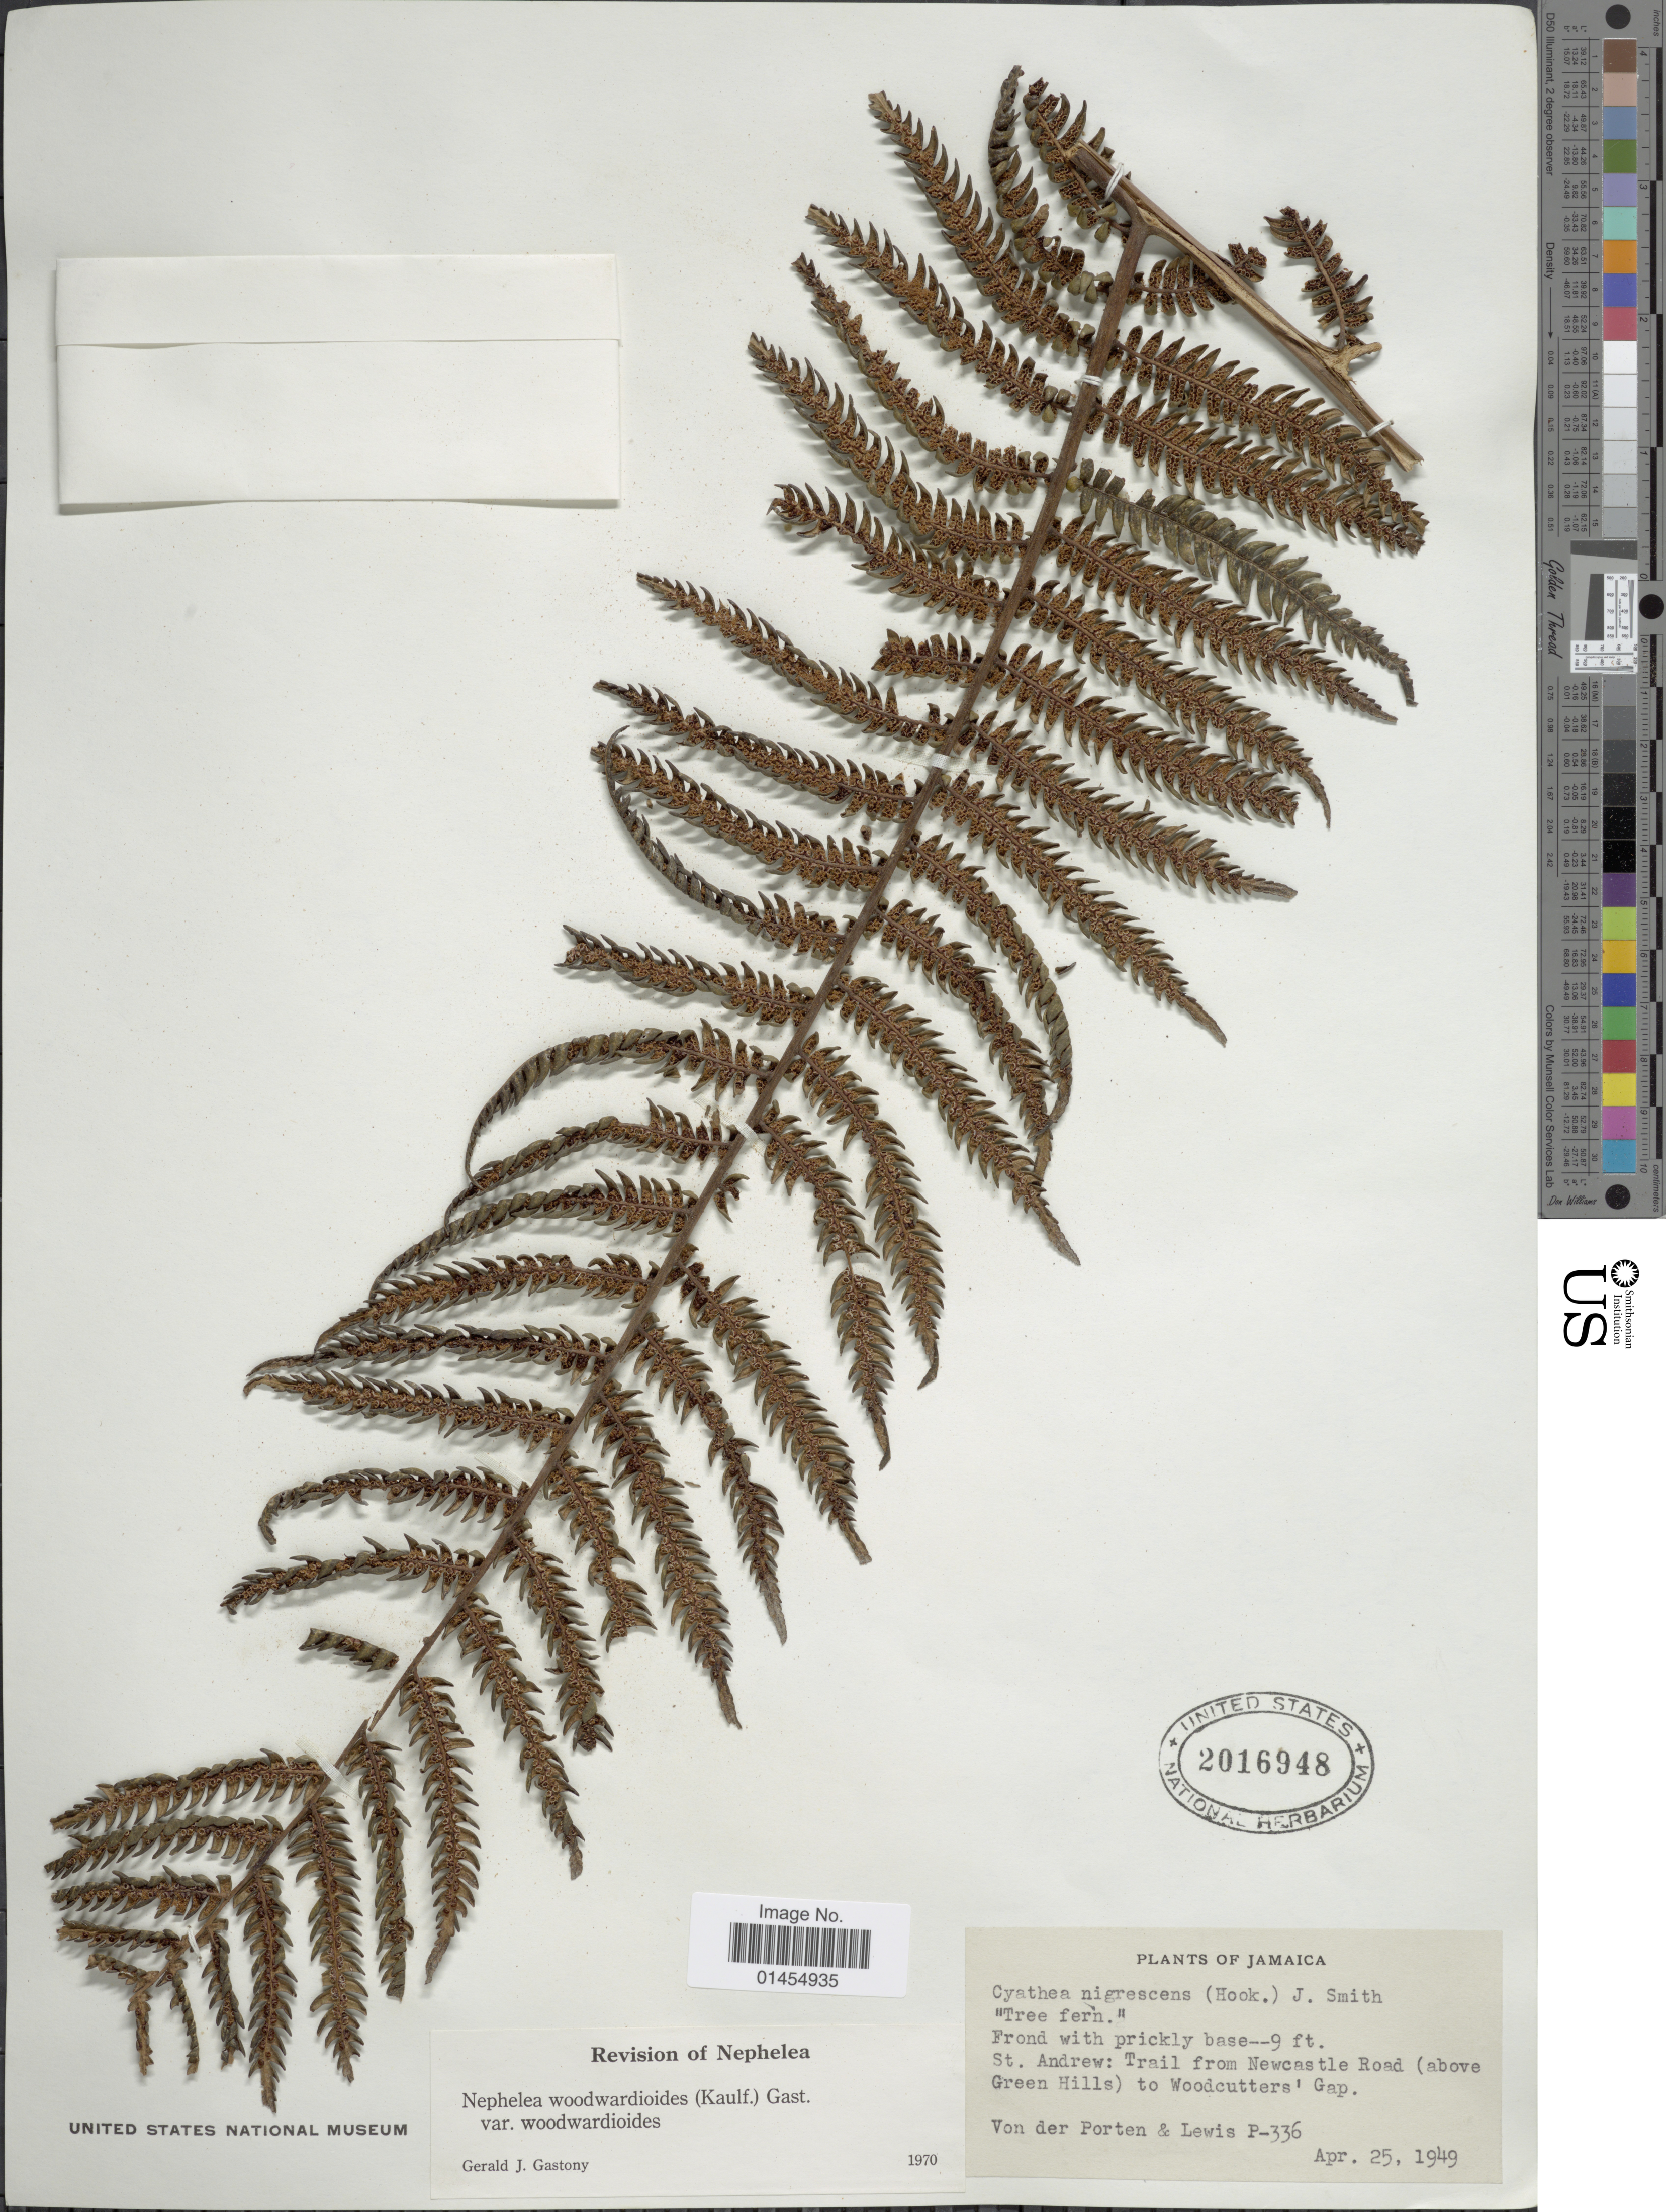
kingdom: Plantae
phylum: Tracheophyta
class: Polypodiopsida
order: Cyatheales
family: Cyatheaceae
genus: Alsophila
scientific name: Alsophila woodwardioides var. woodwardioides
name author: (Kaulf.) D.S. Conant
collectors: Von der Porten & -- Lewis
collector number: P-336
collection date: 1949-04-25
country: Jamaica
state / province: Saint Andrew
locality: Trail from Newcastle Road (above Green Hills) to Woodcutters' Gap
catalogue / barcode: US 2016948